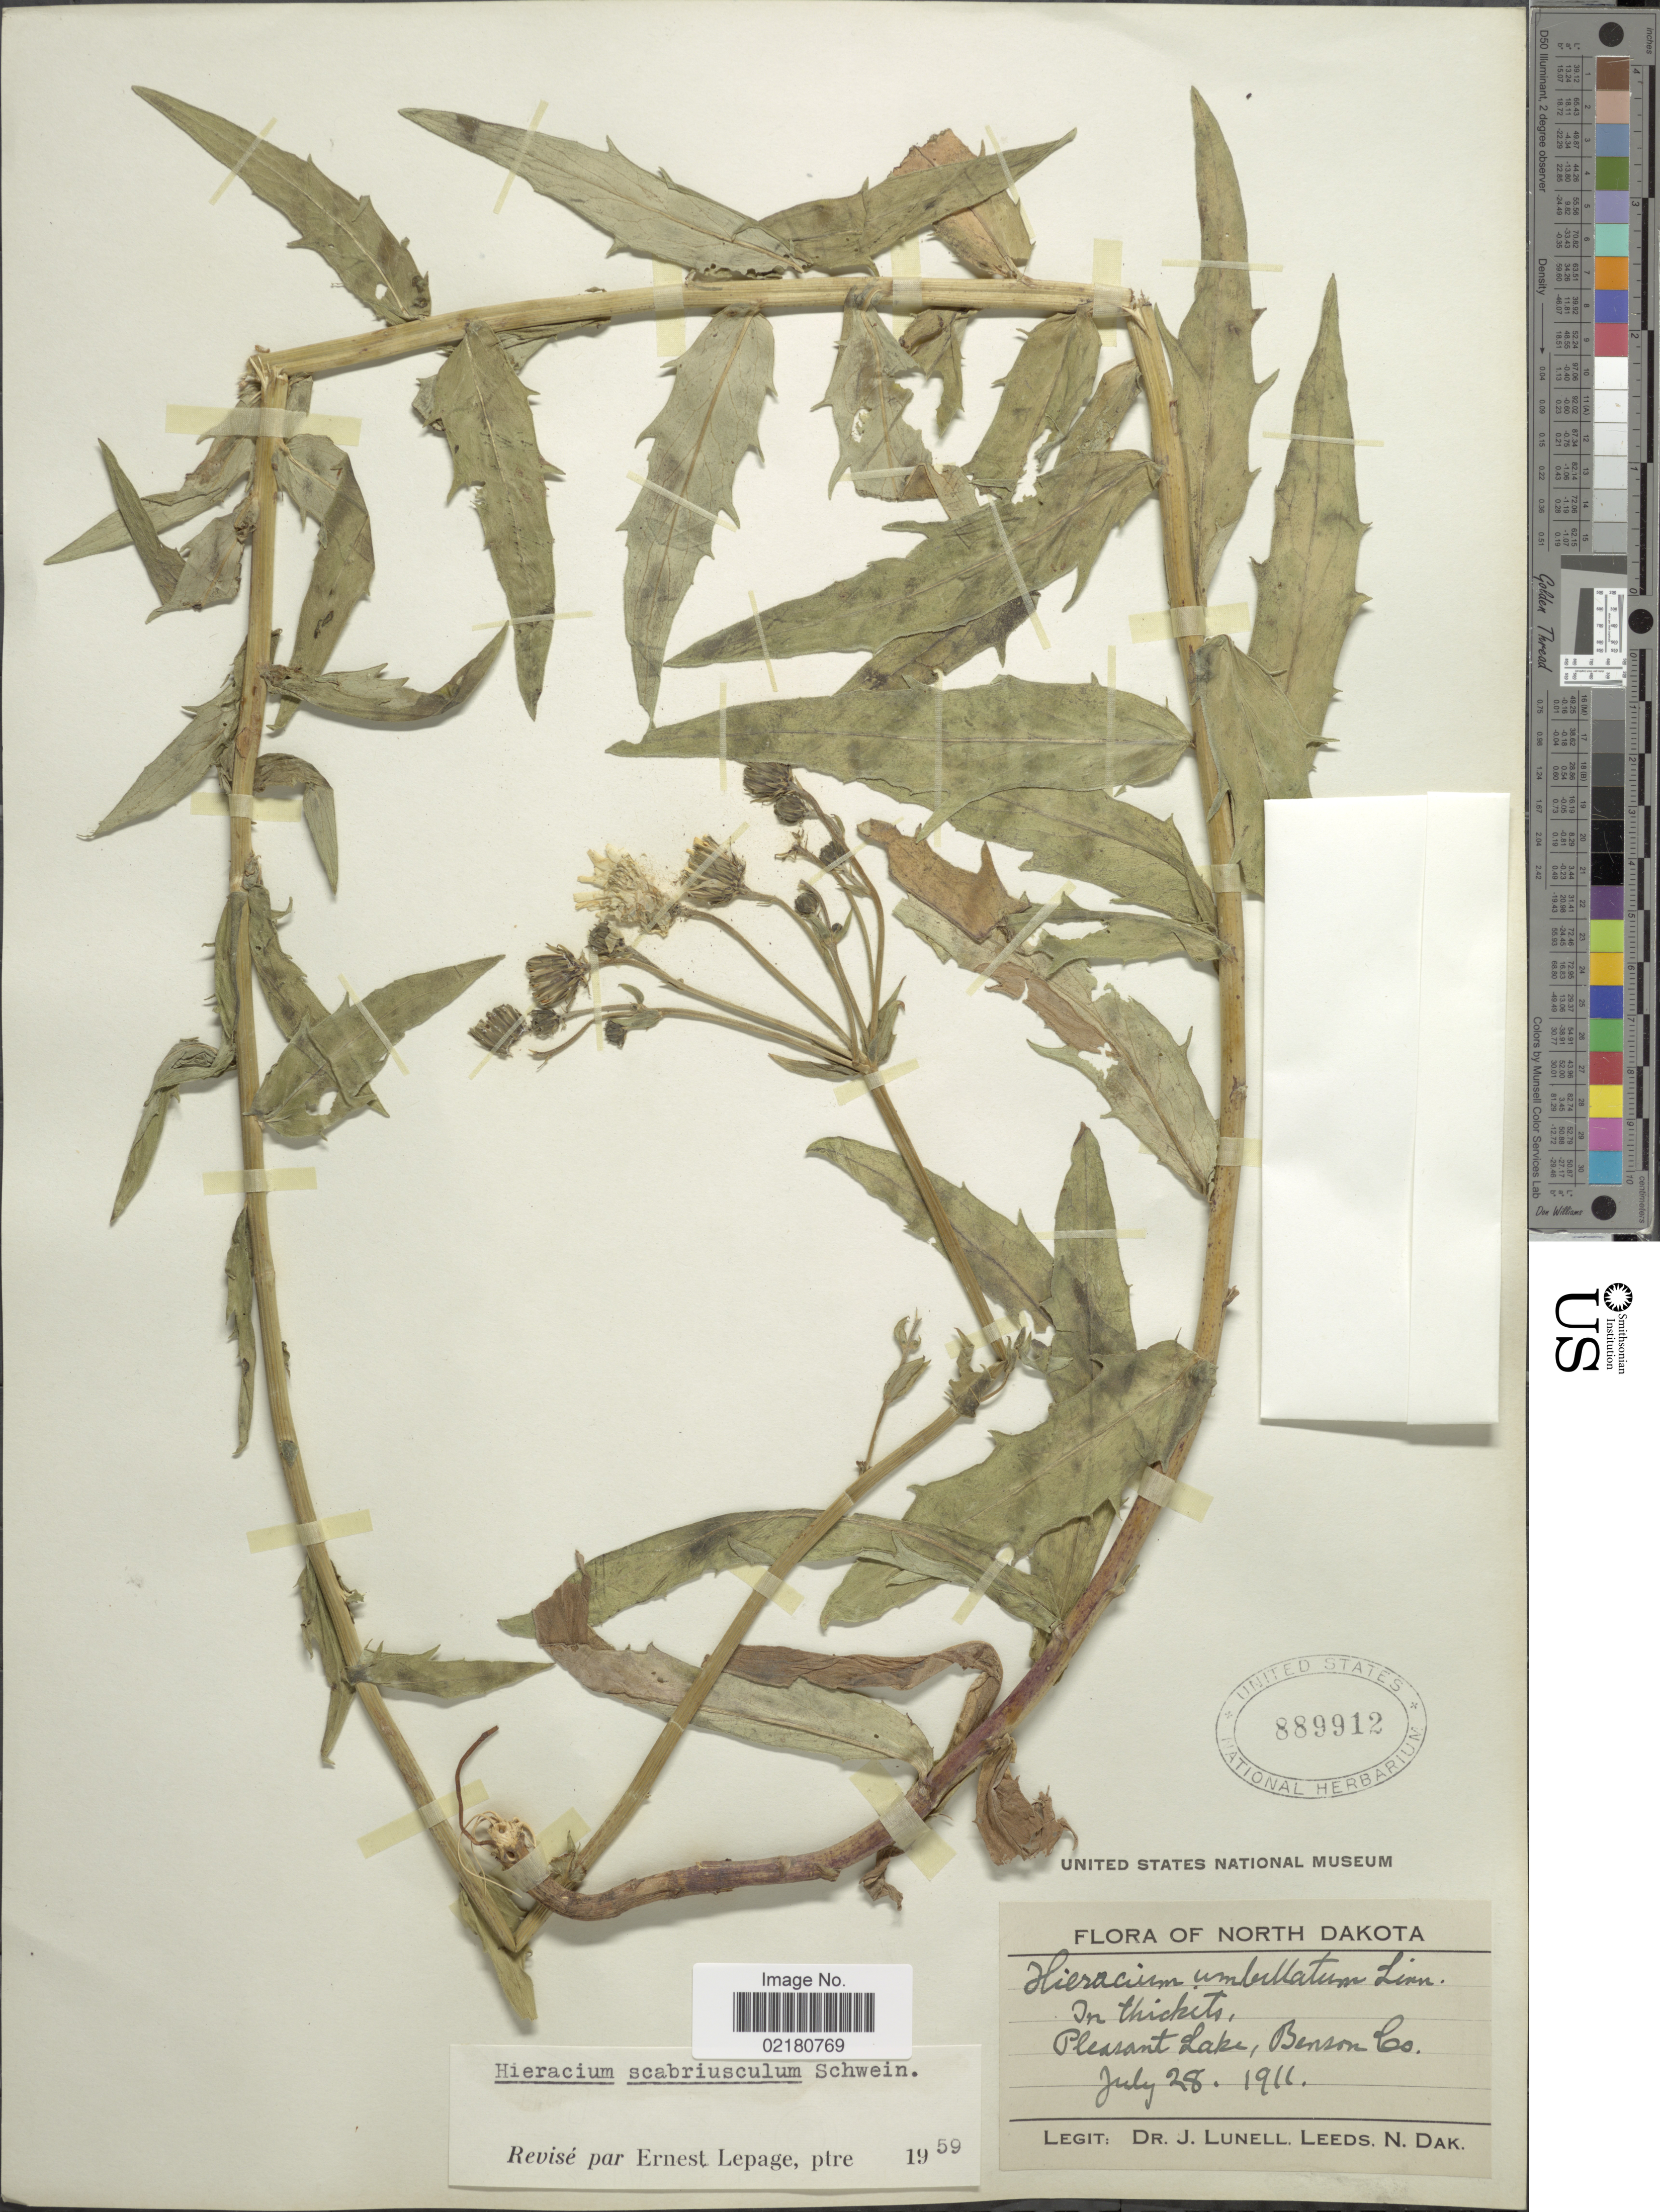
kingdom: Plantae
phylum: Tracheophyta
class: Magnoliopsida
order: Asterales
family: Asteraceae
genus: Hieracium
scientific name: Hieracium umbellatum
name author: L.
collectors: J. Lunell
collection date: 1911-07-28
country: United States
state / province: North Dakota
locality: North Dakota, In thickets, Pleasant Lake, Benson Co.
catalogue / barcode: US 889912